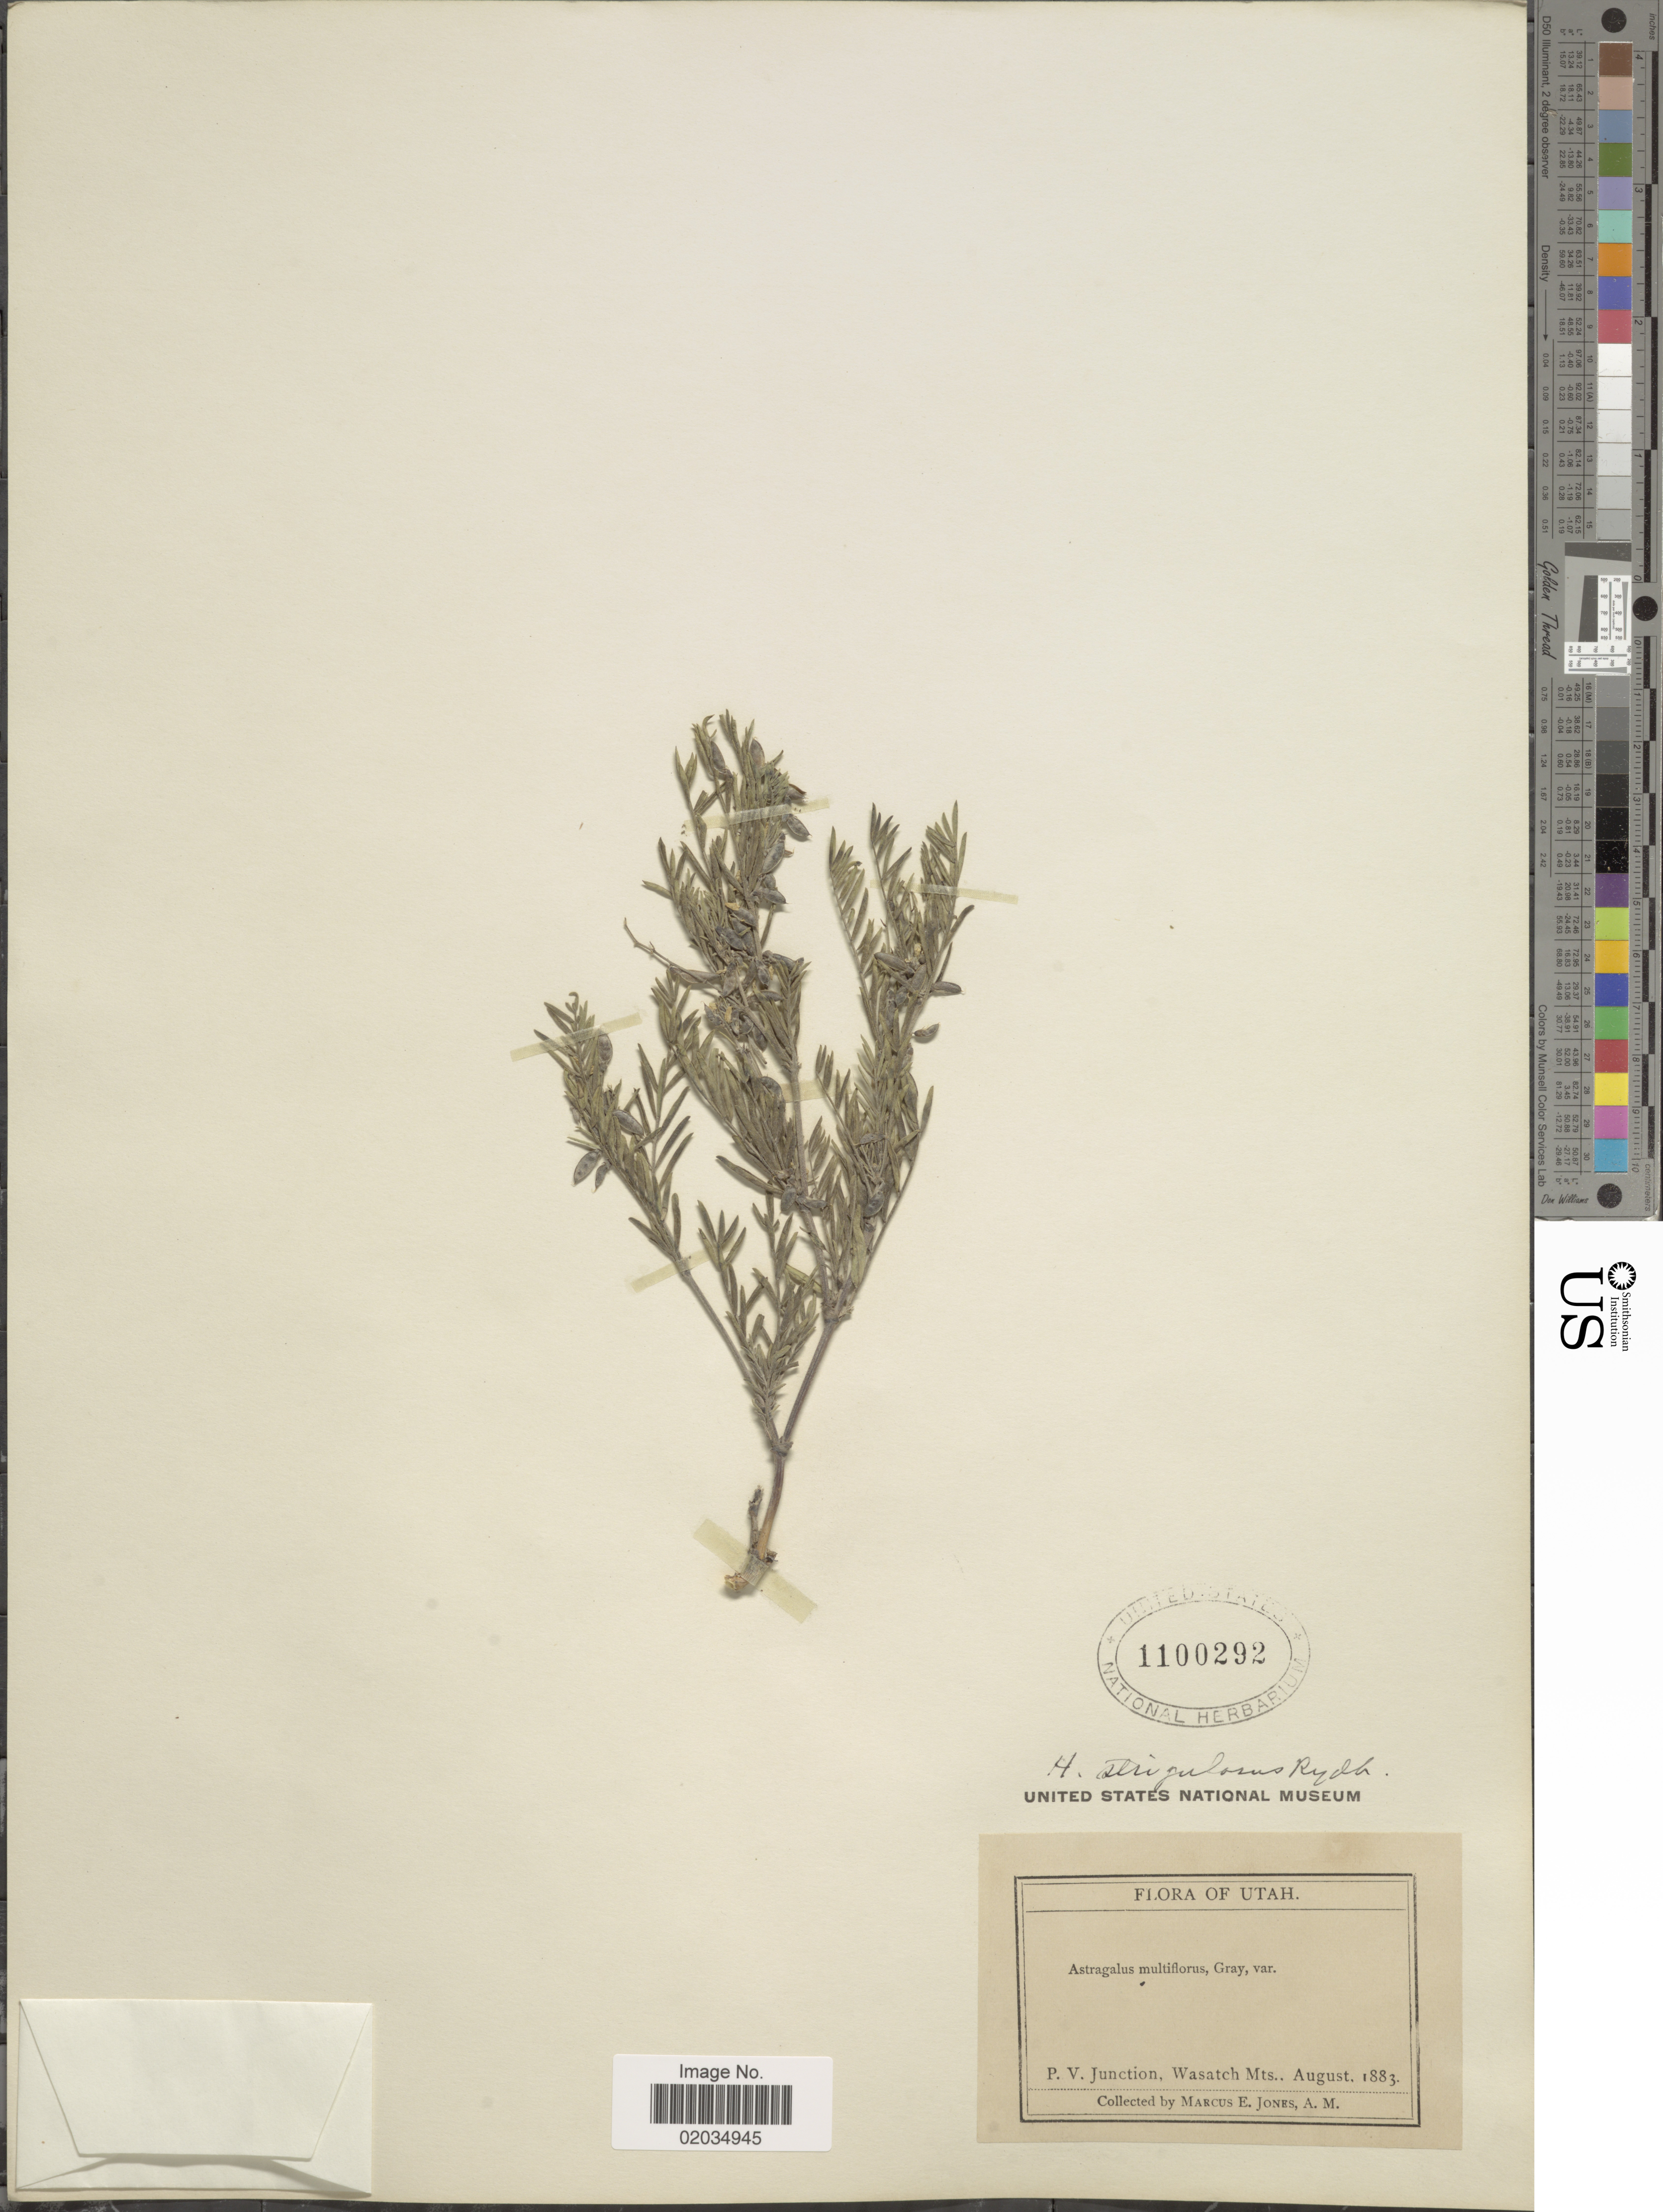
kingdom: Plantae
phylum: Tracheophyta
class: Magnoliopsida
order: Fabales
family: Fabaceae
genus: Astragalus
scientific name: Astragalus strigulosus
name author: Kunth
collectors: M. E. Jones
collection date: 1883-08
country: United States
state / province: Utah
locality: PV Junction, Wasatch Mts.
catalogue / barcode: US 1100292